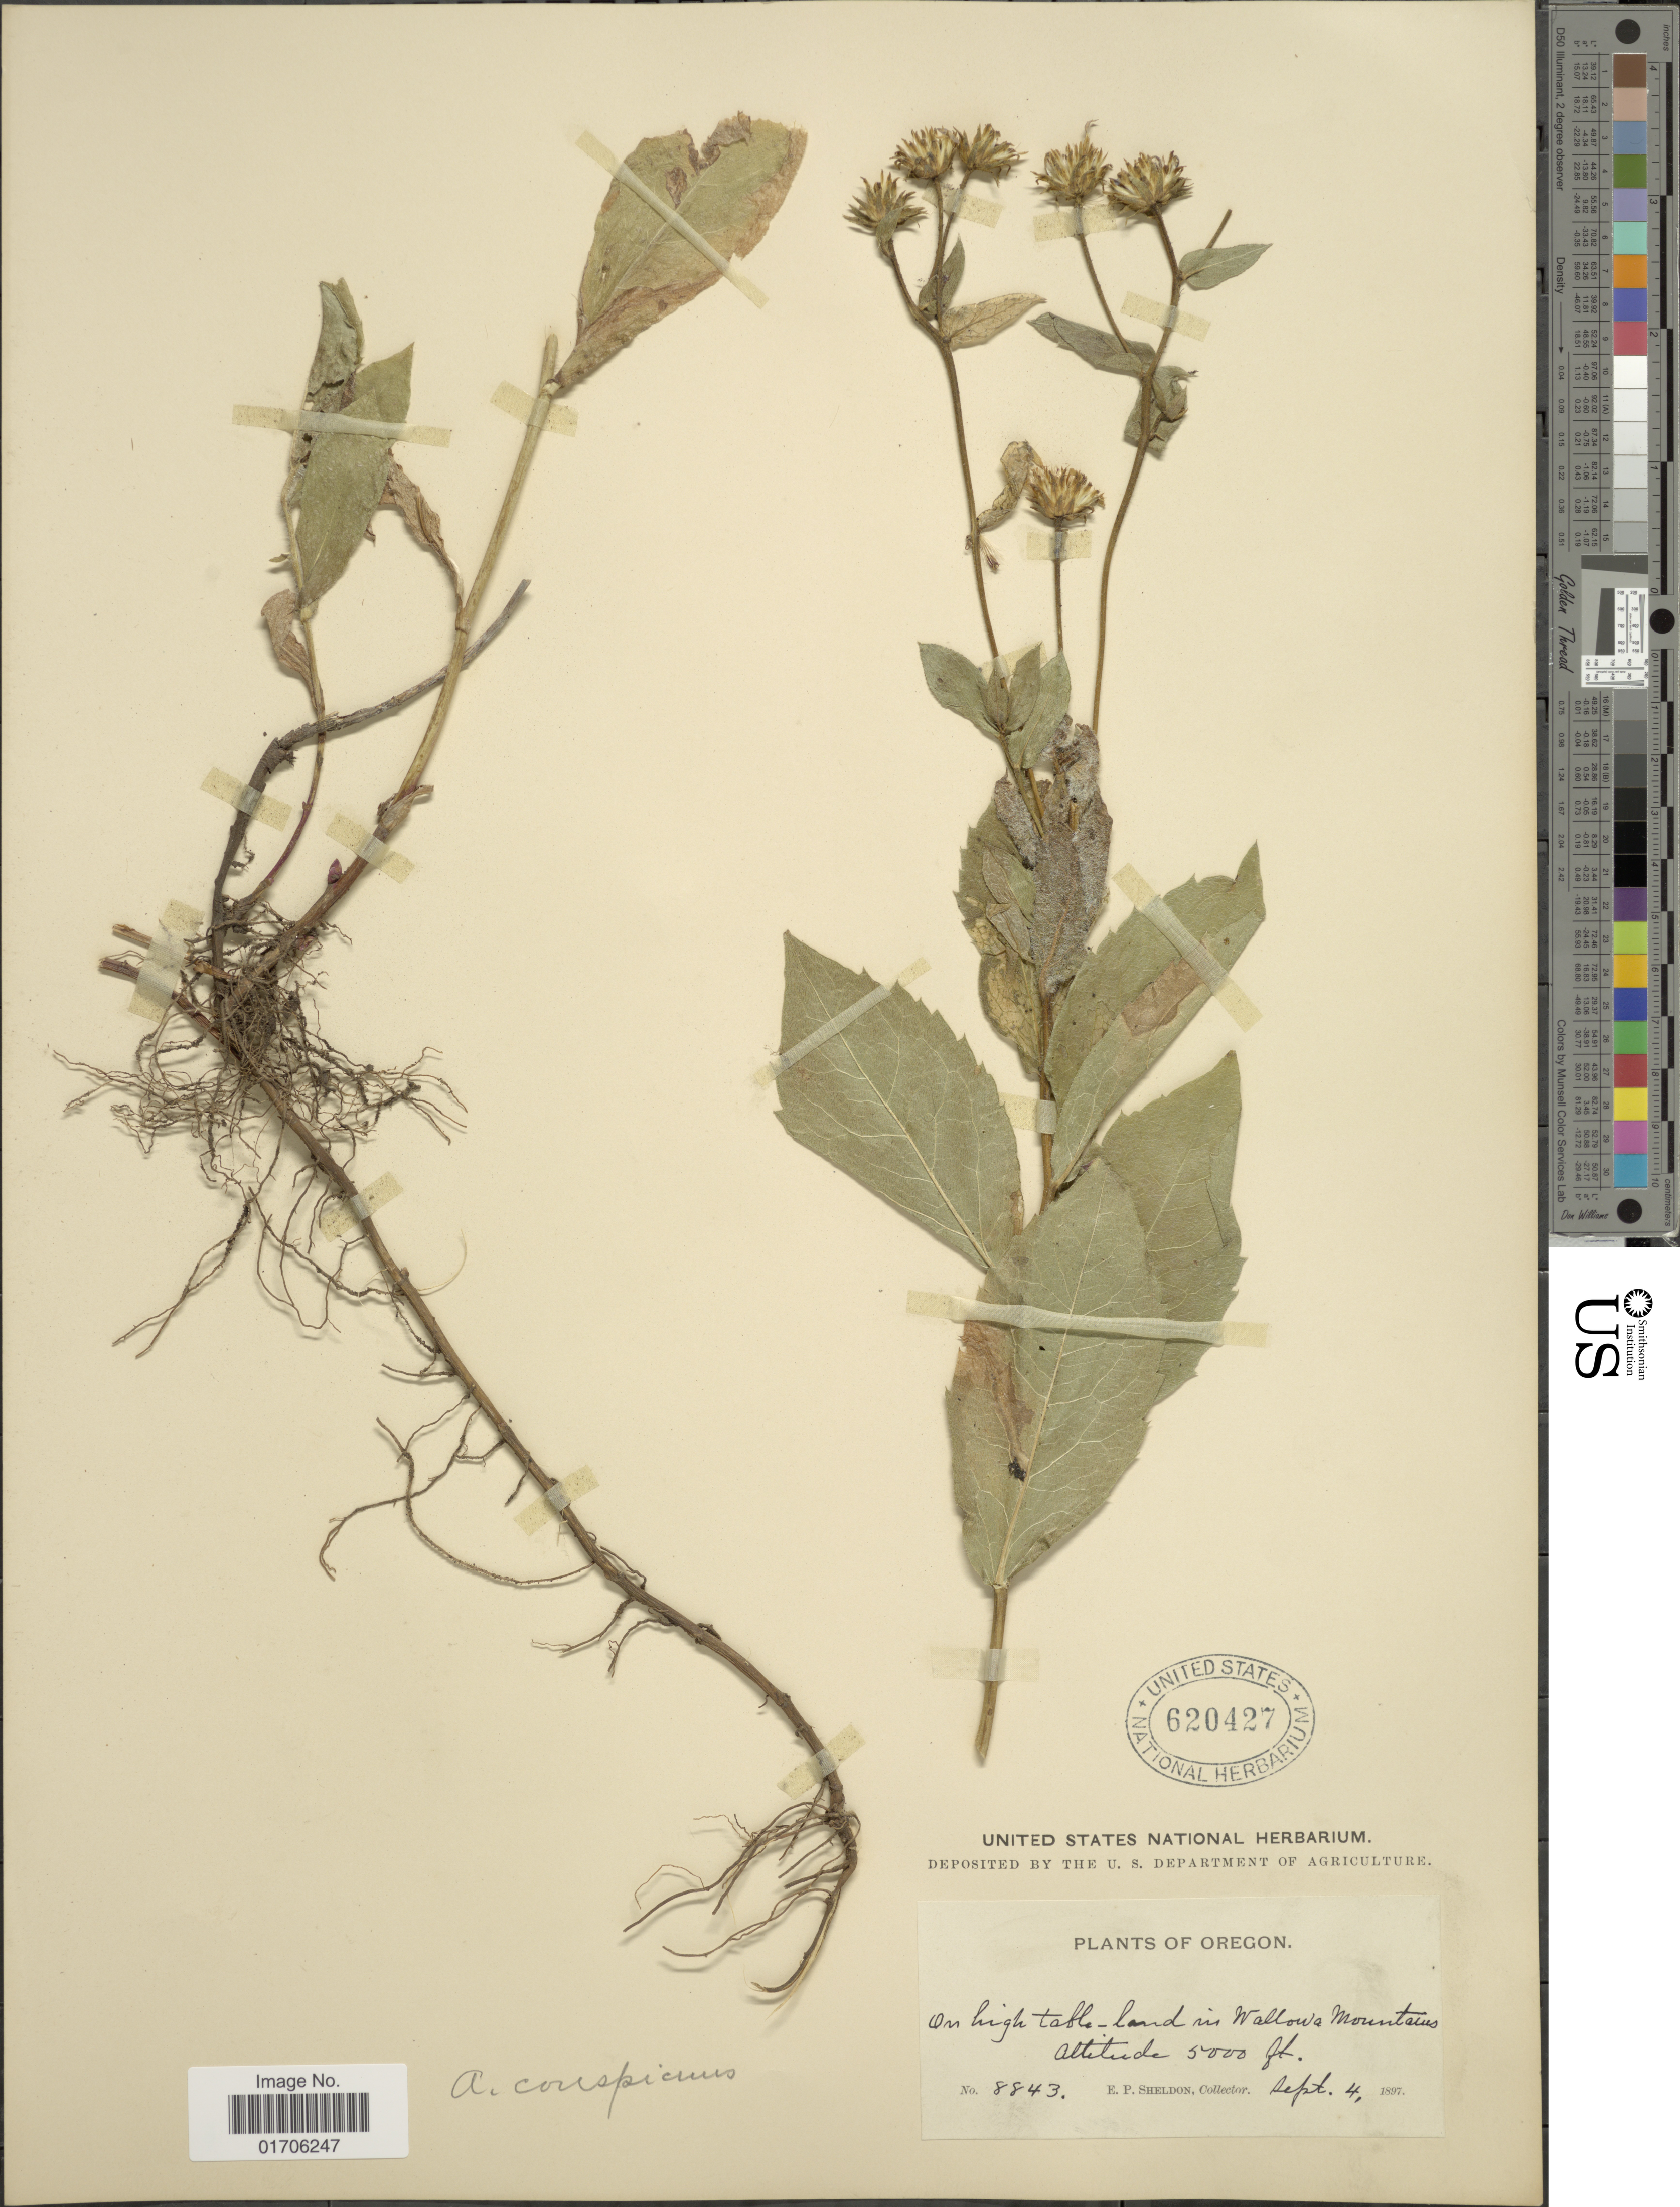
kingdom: Plantae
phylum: Tracheophyta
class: Magnoliopsida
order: Asterales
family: Asteraceae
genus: Eurybia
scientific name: Eurybia conspicua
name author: (Lindl.) G.L. Nesom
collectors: E. P. Sheldon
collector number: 8843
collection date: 1897-09-04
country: United States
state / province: Oregon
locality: Oregon. On high table-land in Wallowa Mountains.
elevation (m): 1524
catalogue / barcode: US 620427